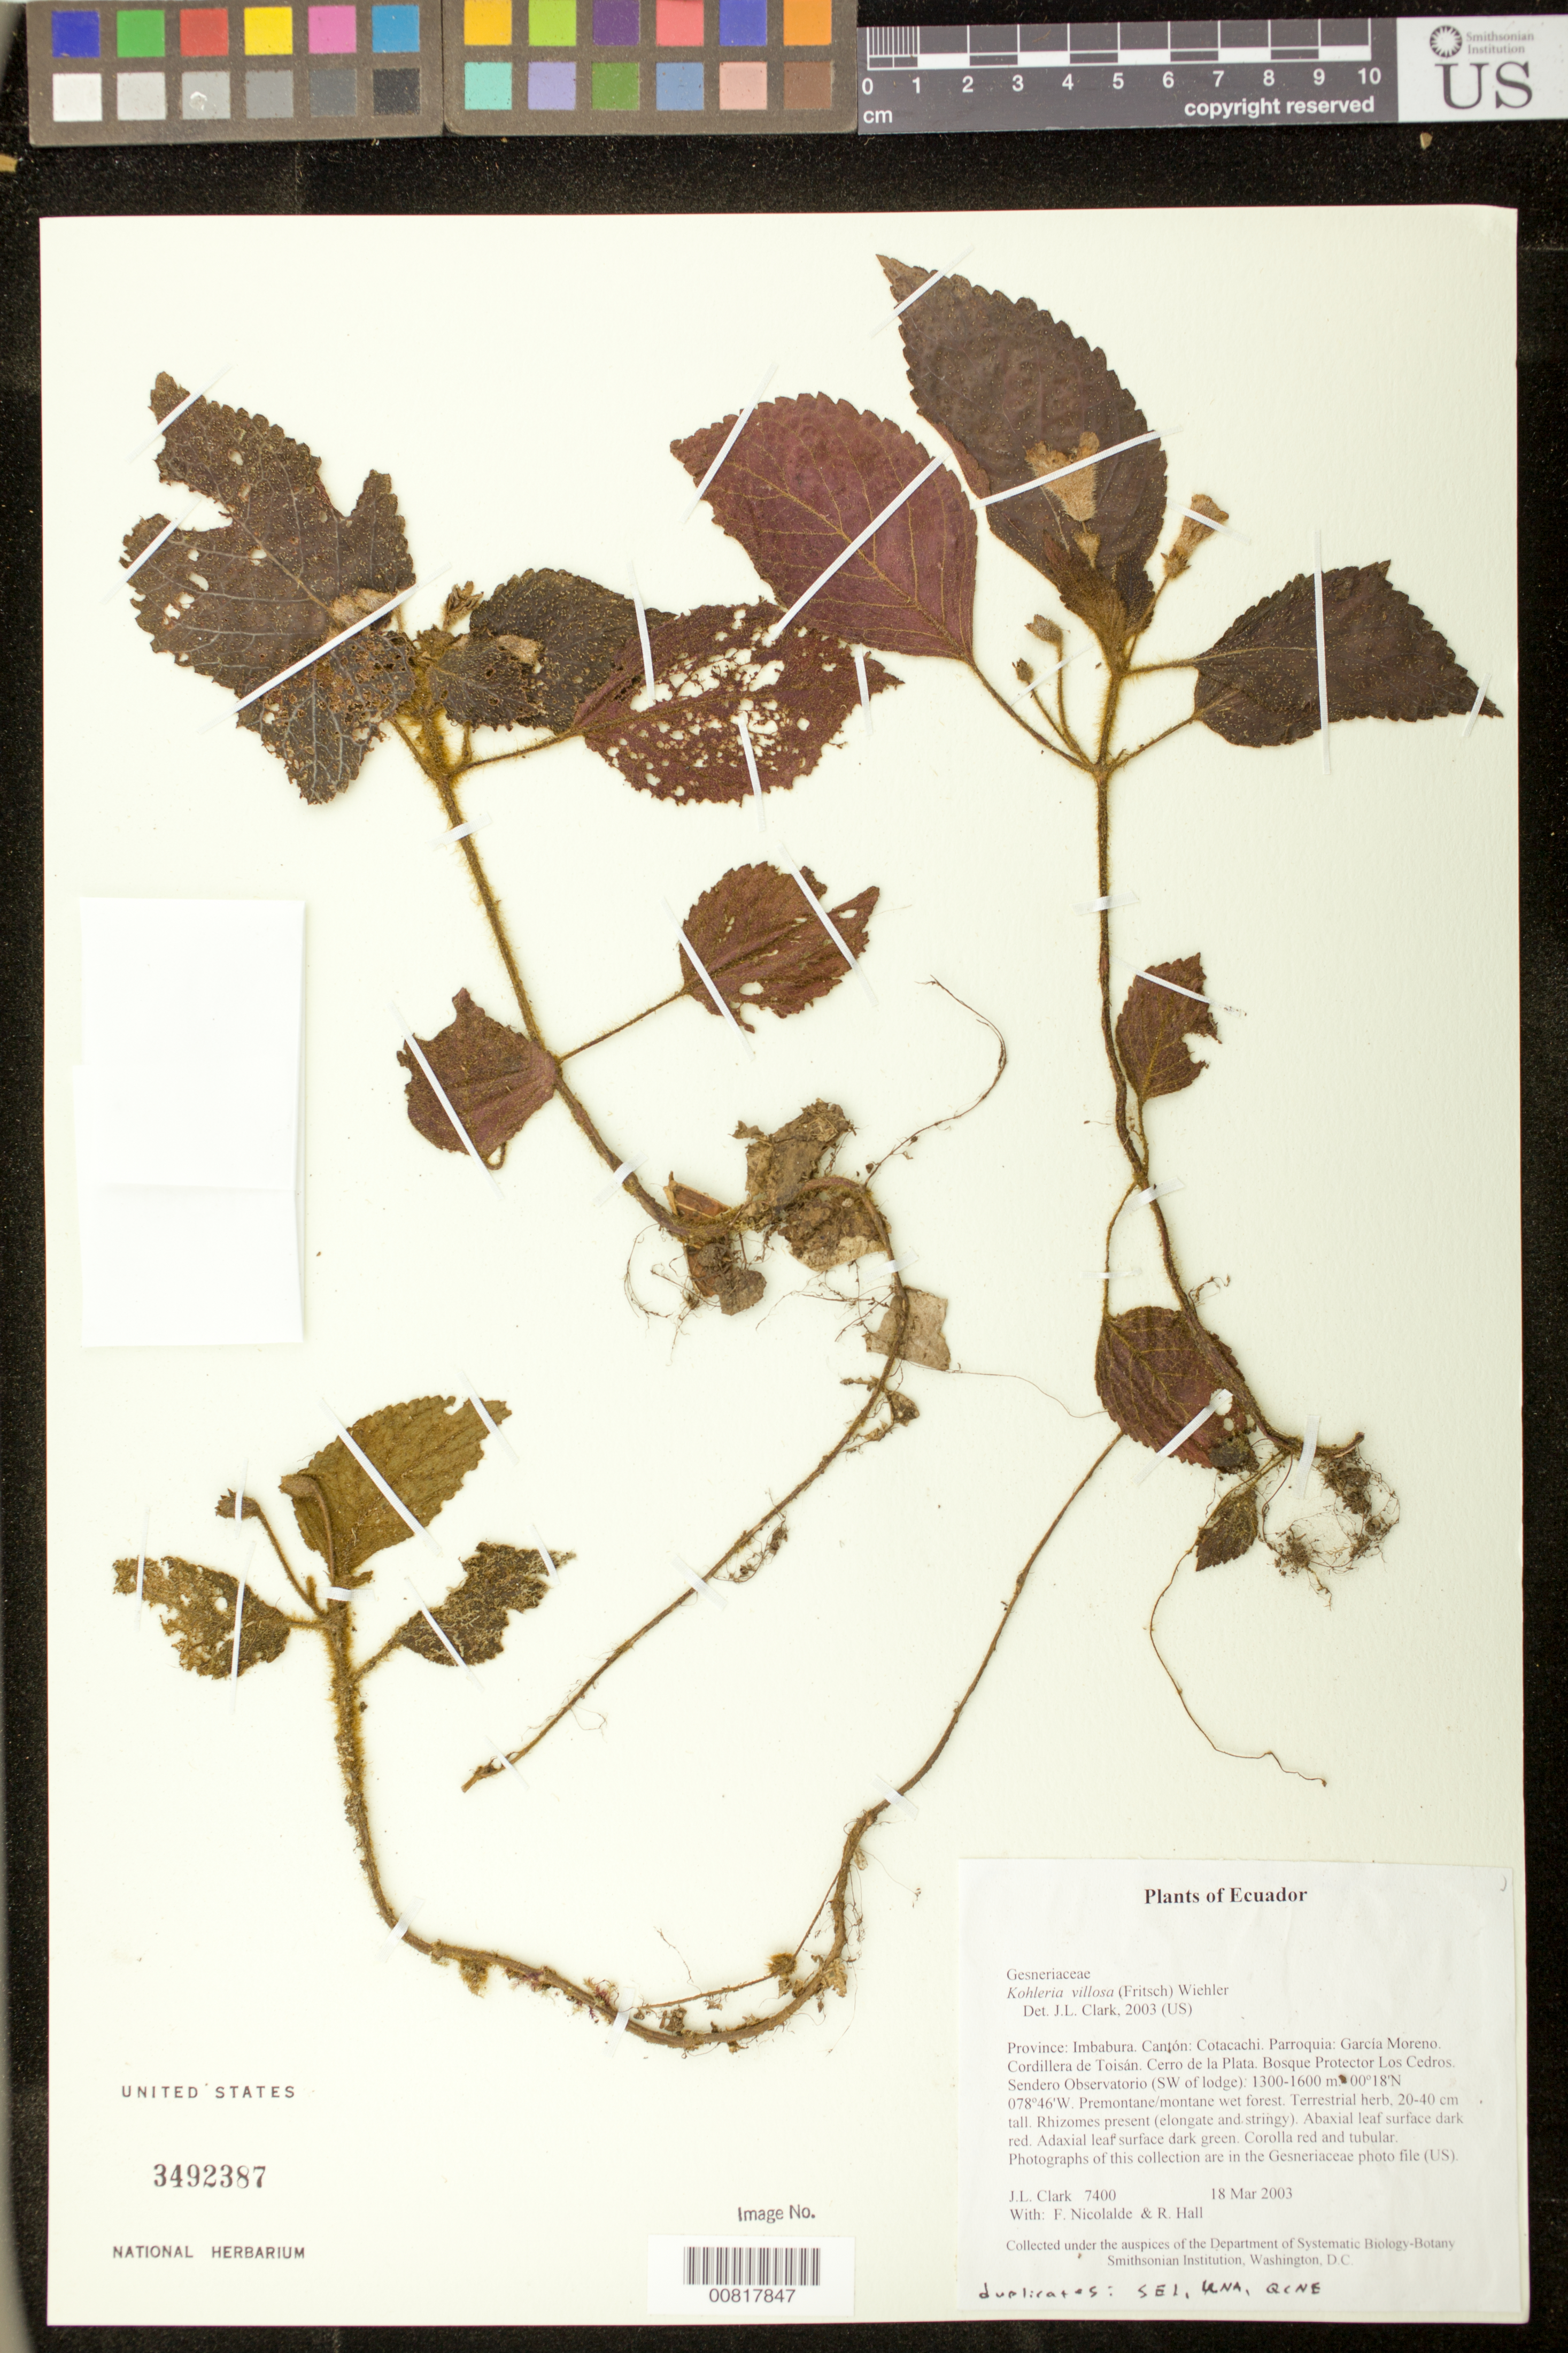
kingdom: Plantae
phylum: Tracheophyta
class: Magnoliopsida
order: Lamiales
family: Gesneriaceae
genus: Kohleria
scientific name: Kohleria villosa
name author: (Fritsch) Wiehler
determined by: Clark, J. L., (SEL), The Marie Selby Botanical Garden (UNITED STATES)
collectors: J. L. Clark, F. Nicolalde & R. Hall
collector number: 7400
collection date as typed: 18 Mar 2003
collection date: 2003-03-18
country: Ecuador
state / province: Imbabura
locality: Cotacachi. Parroquia: García Moreno. Cordillera de Toisán. Cerro de la Plata. Bosque Protector Los Cedros. Sendero Observatorio (SW of lodge).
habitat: Premontane/montane wet forest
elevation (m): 1300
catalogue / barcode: US 3492387